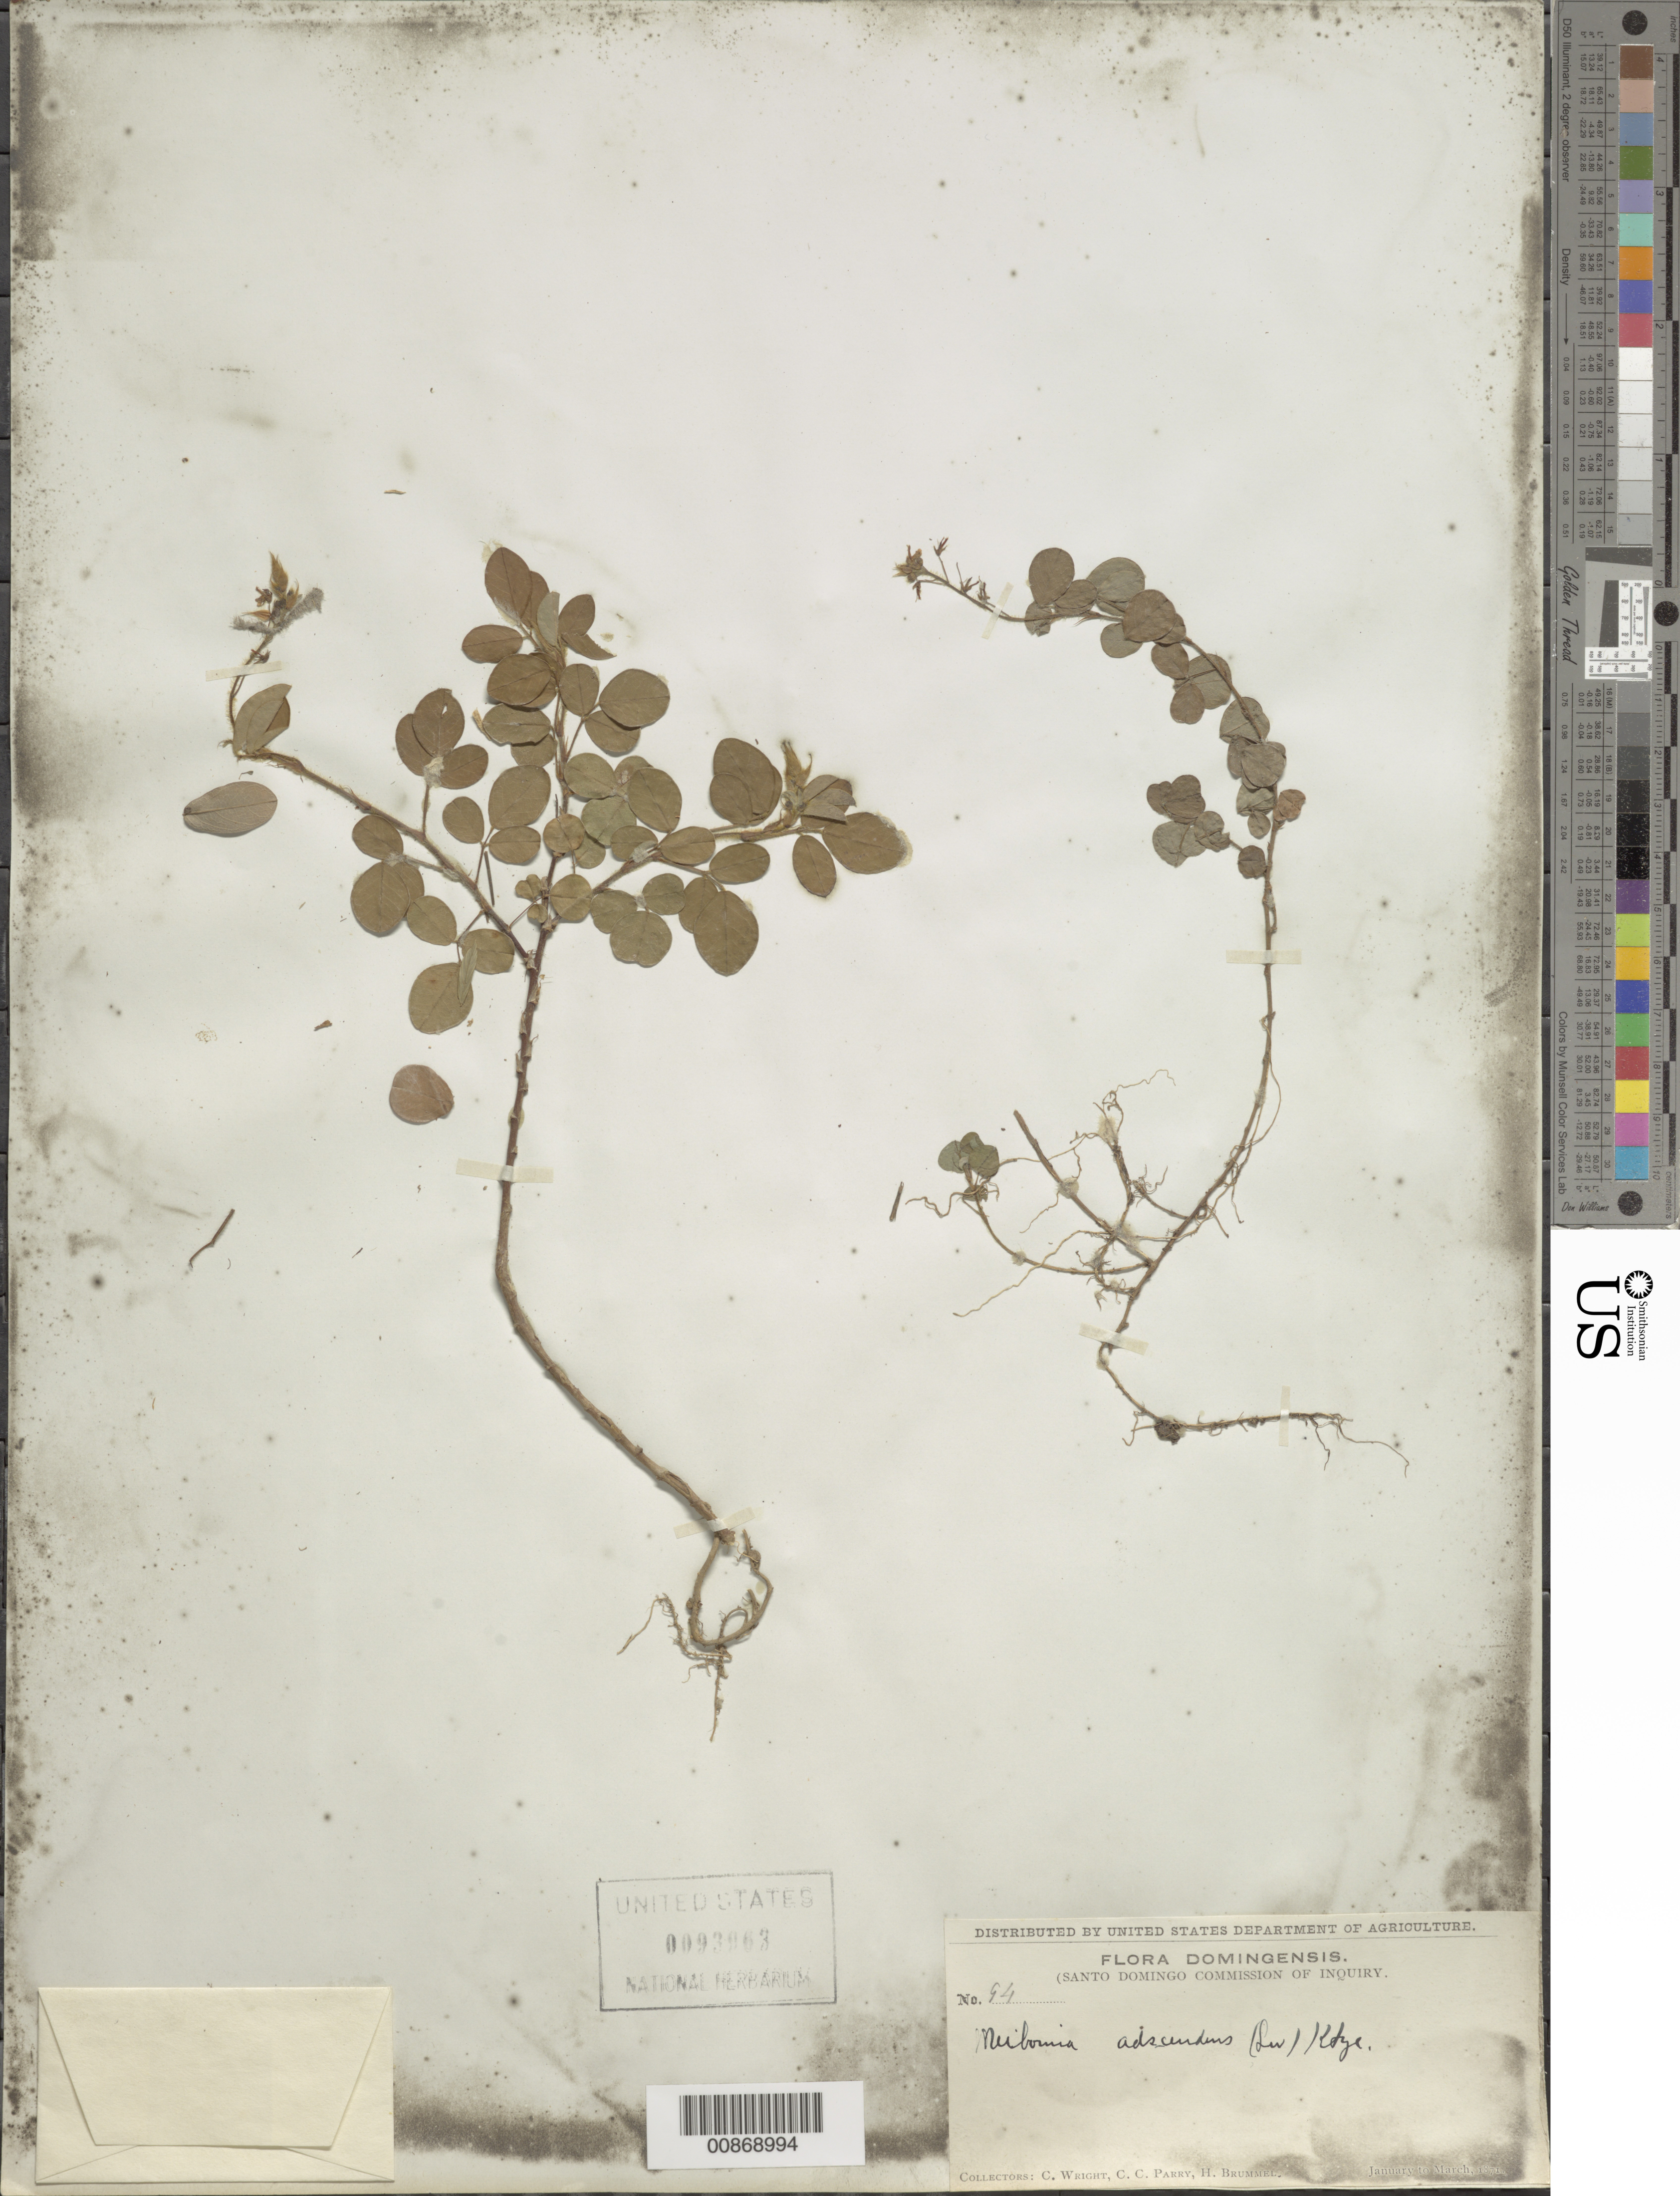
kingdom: Plantae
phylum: Tracheophyta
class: Magnoliopsida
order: Fabales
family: Fabaceae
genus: Grona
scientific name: Grona adscendens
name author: (Sw.) H. Ohashi & K. Ohashi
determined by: Strong, Mark T., (BOT), Smithsonian Institution - National Museum of Natural History (UNITED STATES)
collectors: C. Wright, C. C. Parry & H. Brummel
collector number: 94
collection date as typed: Jan 1871 to -- Mar 1871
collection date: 1871-01/1871-03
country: Dominican Republic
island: Hispaniola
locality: Dominican Republic.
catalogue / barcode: US 93963